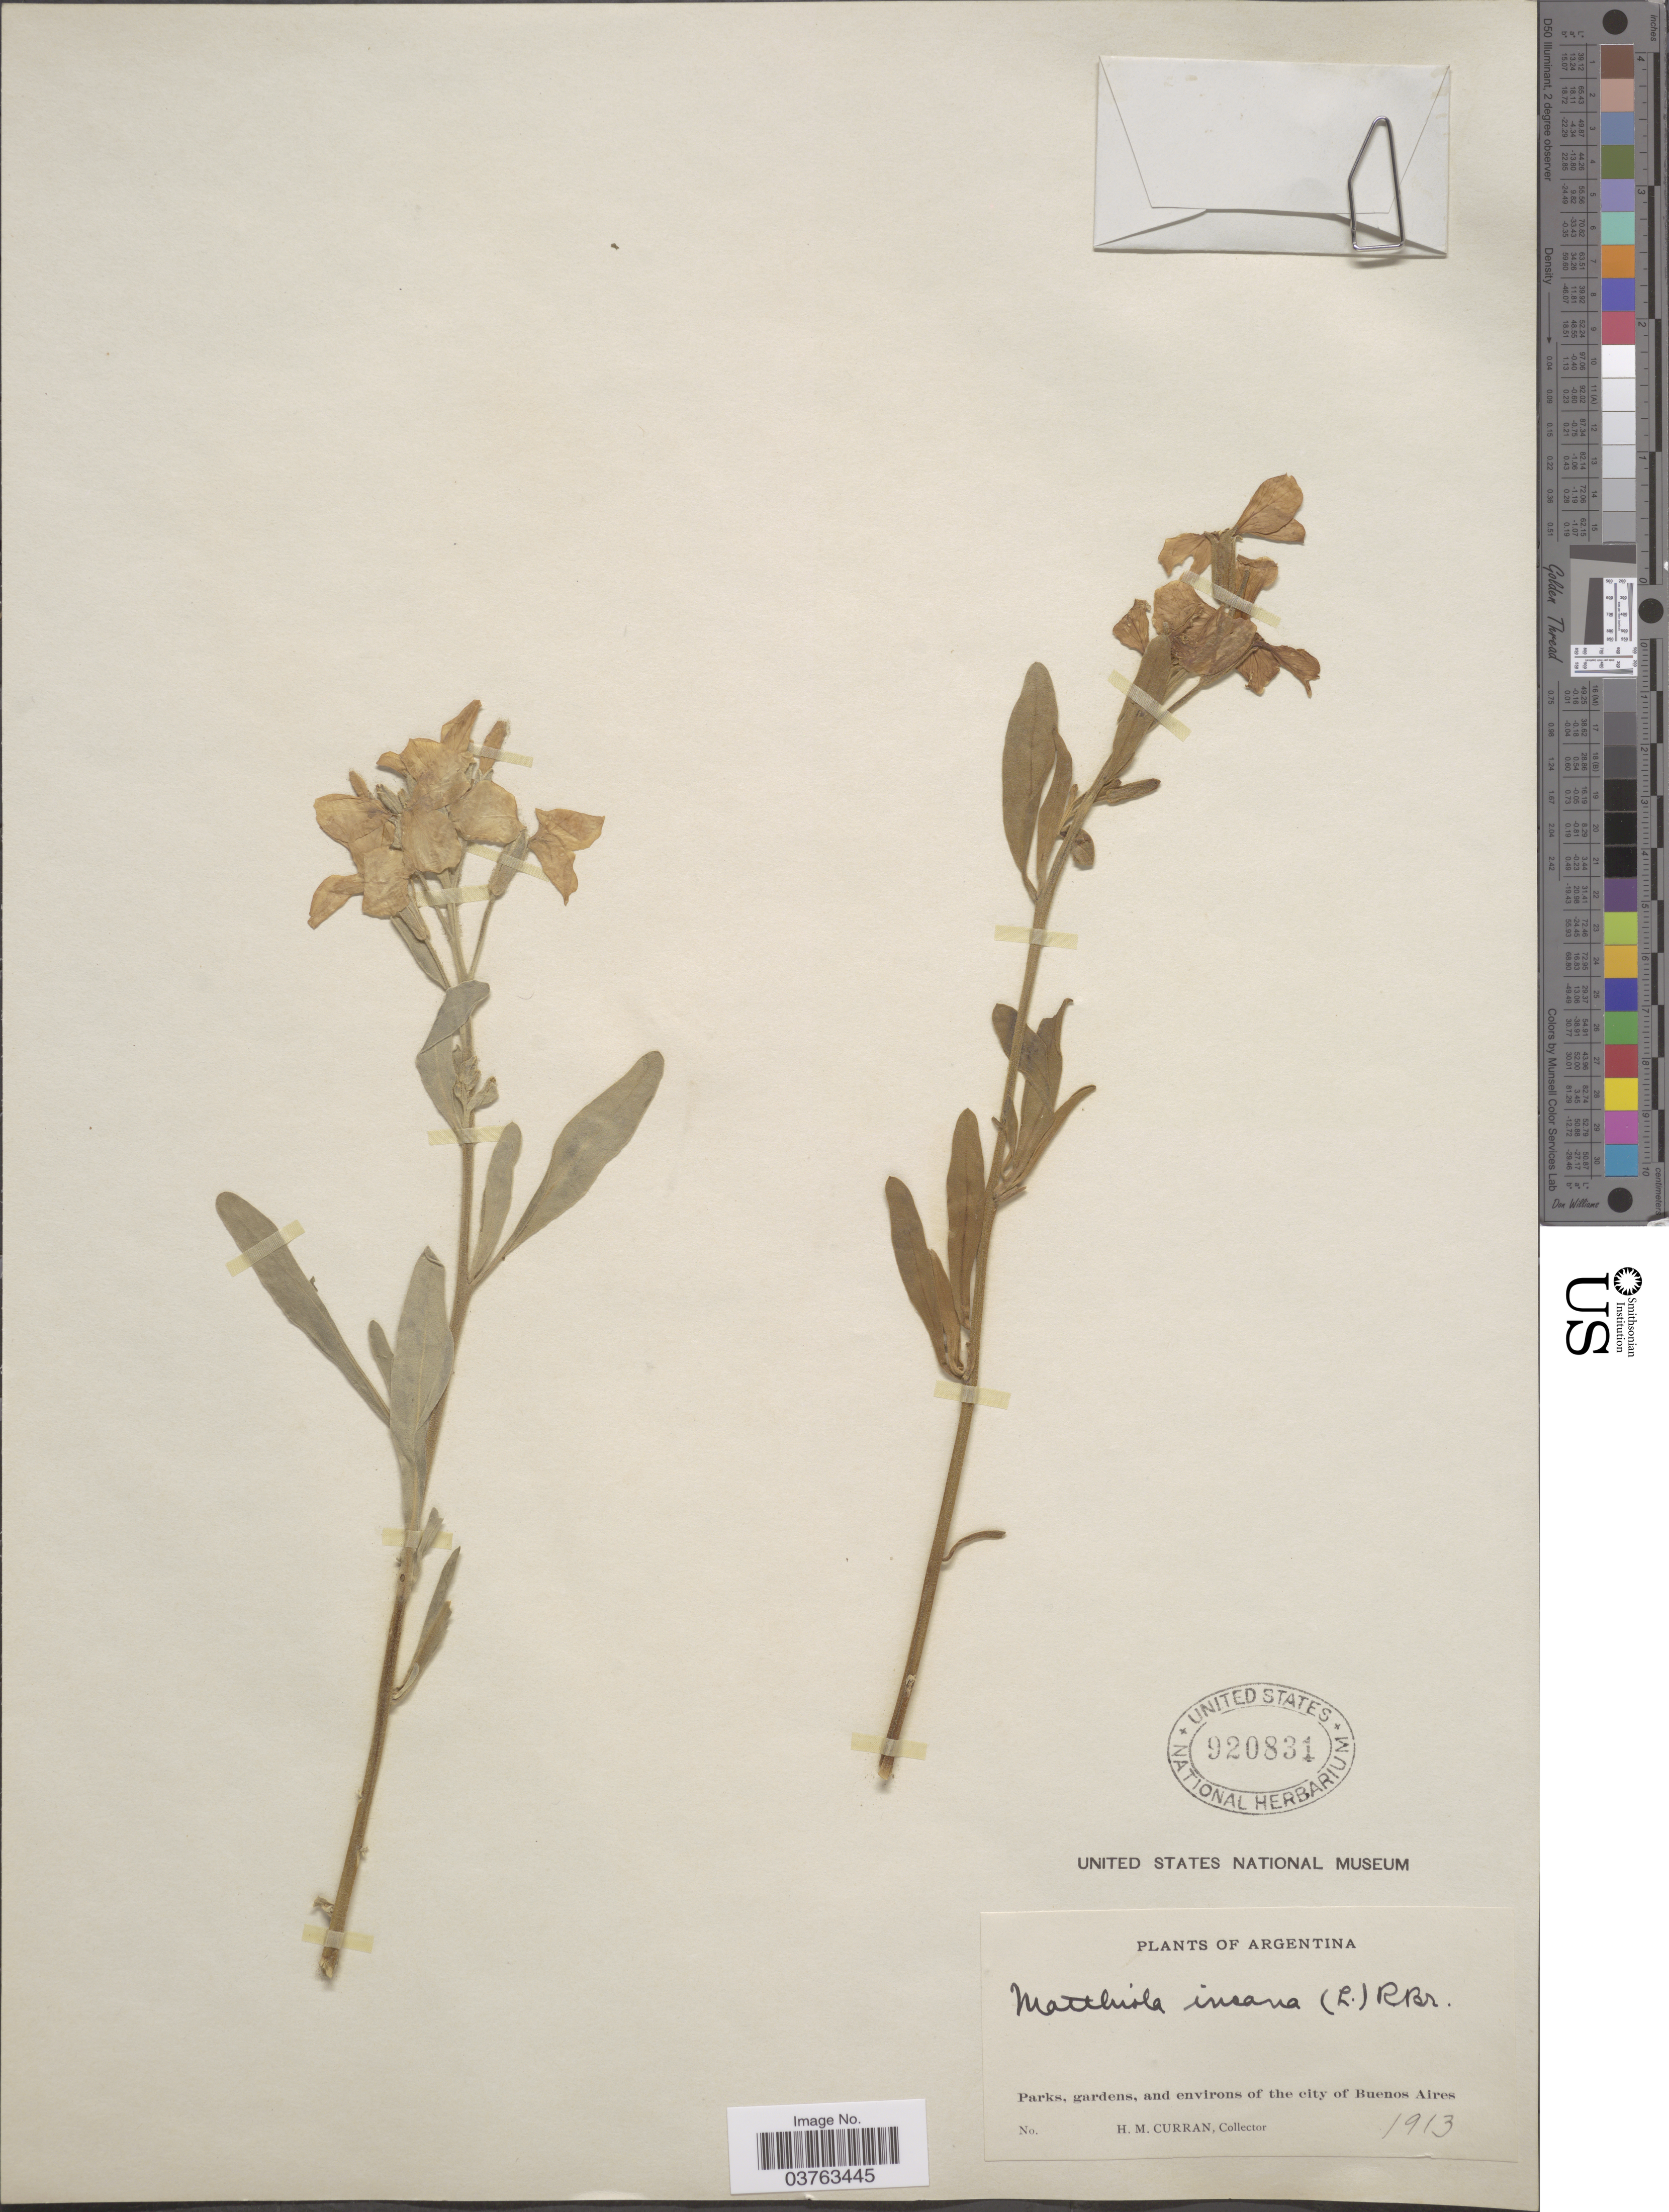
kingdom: Plantae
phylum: Tracheophyta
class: Magnoliopsida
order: Brassicales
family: Brassicaceae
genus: Matthiola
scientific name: Matthiola incana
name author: (L.) W.T. Aiton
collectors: H. M. Curran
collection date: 1913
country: Argentina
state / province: Buenos Aires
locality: Parks, gardens, and environs of the city of Buenos Aires.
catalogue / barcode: US 920831